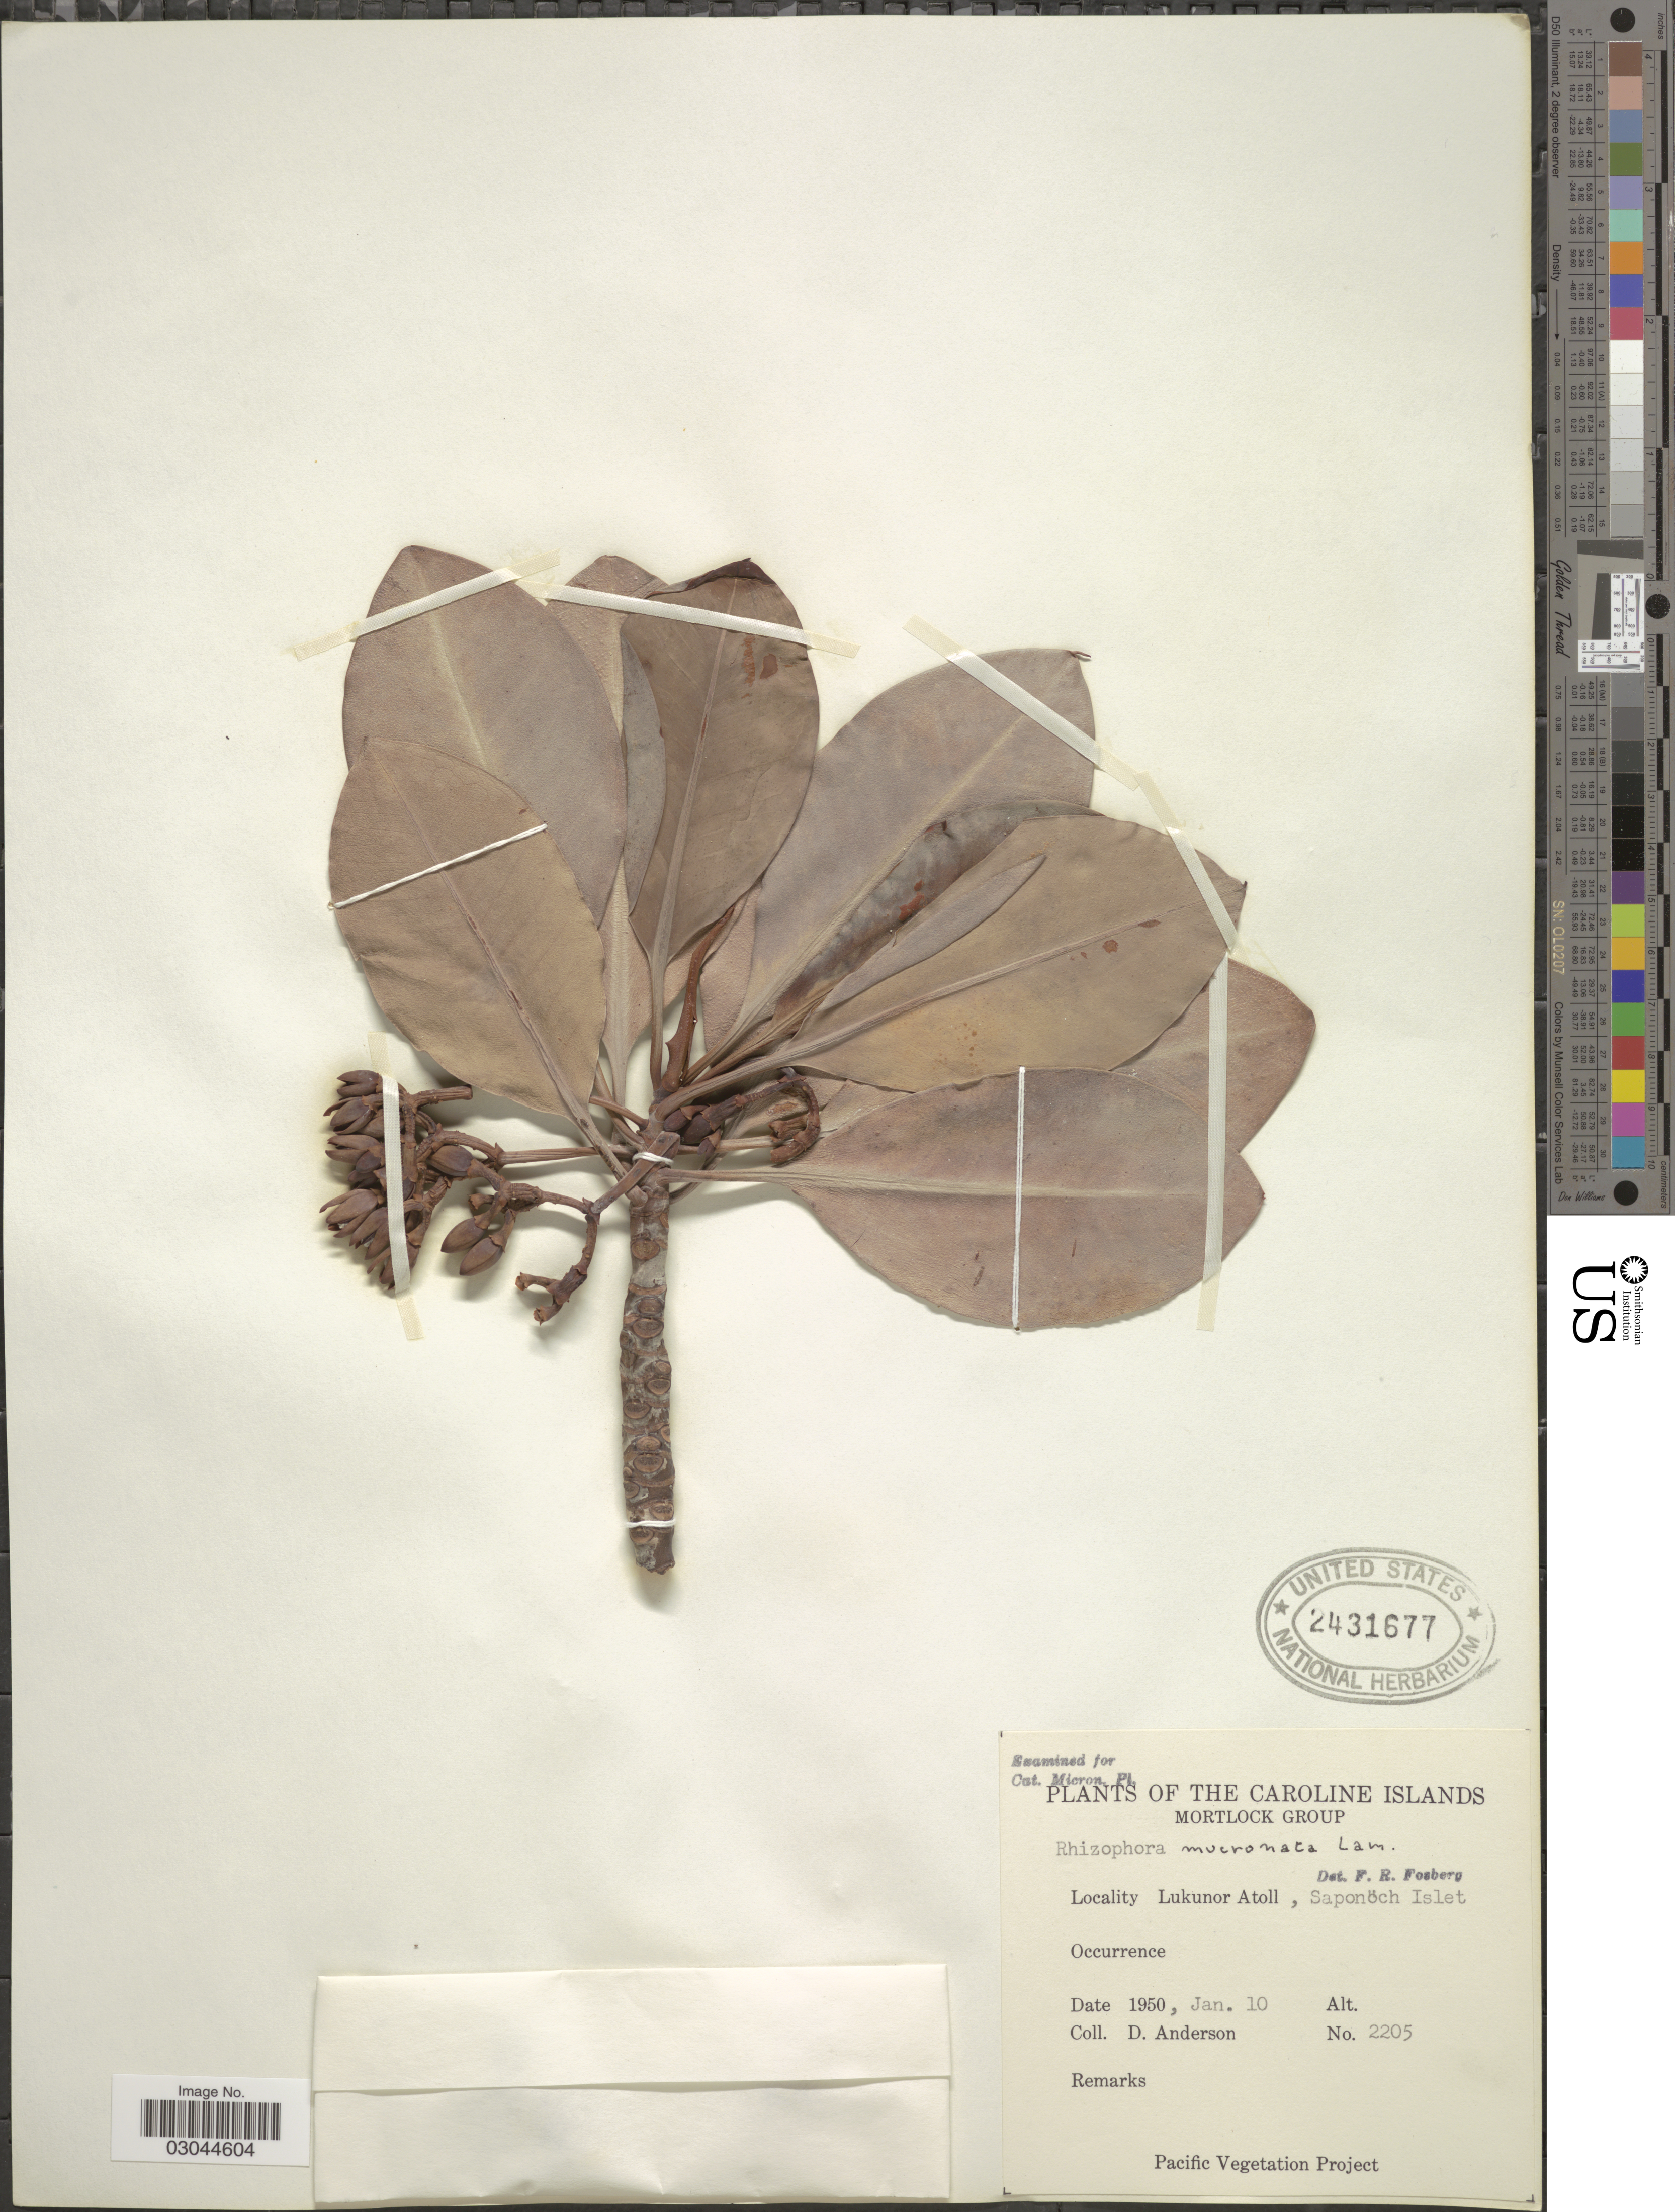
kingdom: Plantae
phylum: Tracheophyta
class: Magnoliopsida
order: Malpighiales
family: Rhizophoraceae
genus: Rhizophora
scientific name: Rhizophora mucronata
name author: Lam.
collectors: D. Anderson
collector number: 2205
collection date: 1950-01-10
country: Micronesia, Federated States of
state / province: Truk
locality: The Caroline Islands. Mortlock Group. Lukunor Atoll, Saponöch Islet.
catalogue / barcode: US 2431677